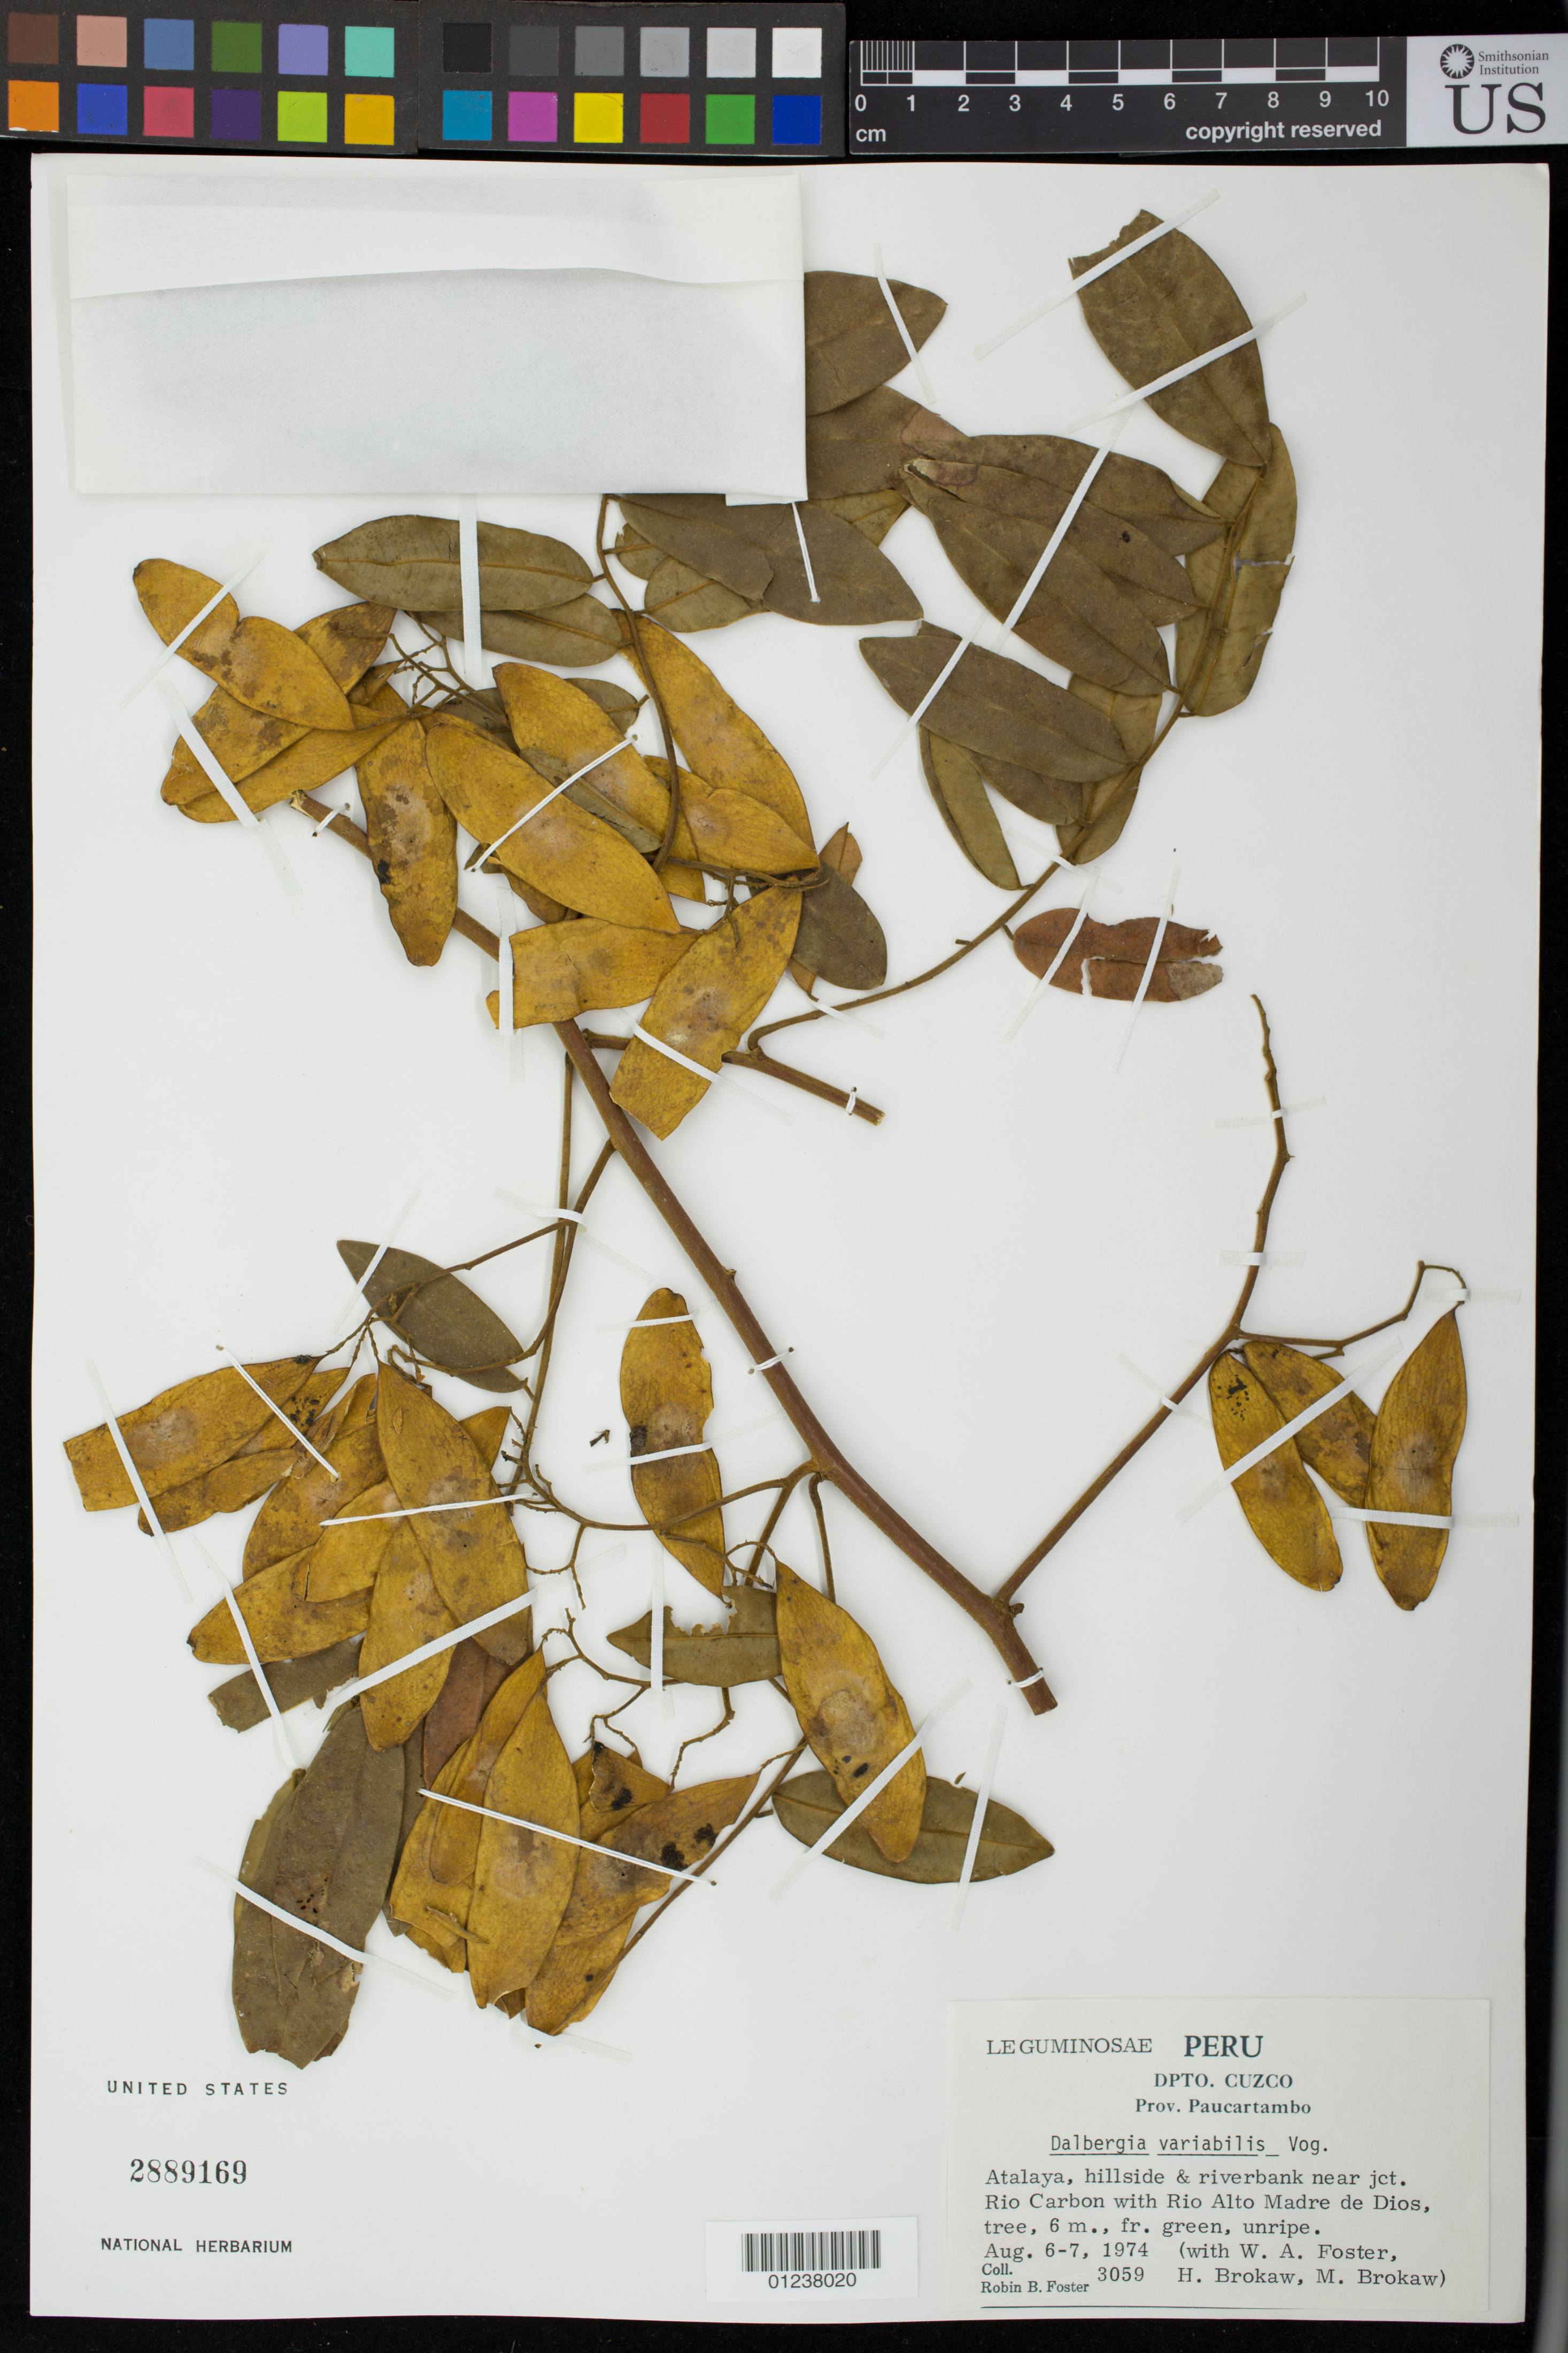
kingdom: Plantae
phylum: Tracheophyta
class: Magnoliopsida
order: Fabales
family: Fabaceae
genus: Dalbergia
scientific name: Dalbergia frutescens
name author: (Vell.) Britton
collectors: R. B. Foster, W. Foster, H. Brokaw & M. Brokaw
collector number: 3059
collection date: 1974-08-06/1974-08-07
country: Peru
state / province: Ucayali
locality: Atalaya, hillside & riverbank near jct. Rio Carbon with Rio Alto Madre de Dios.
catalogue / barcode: US 2889169